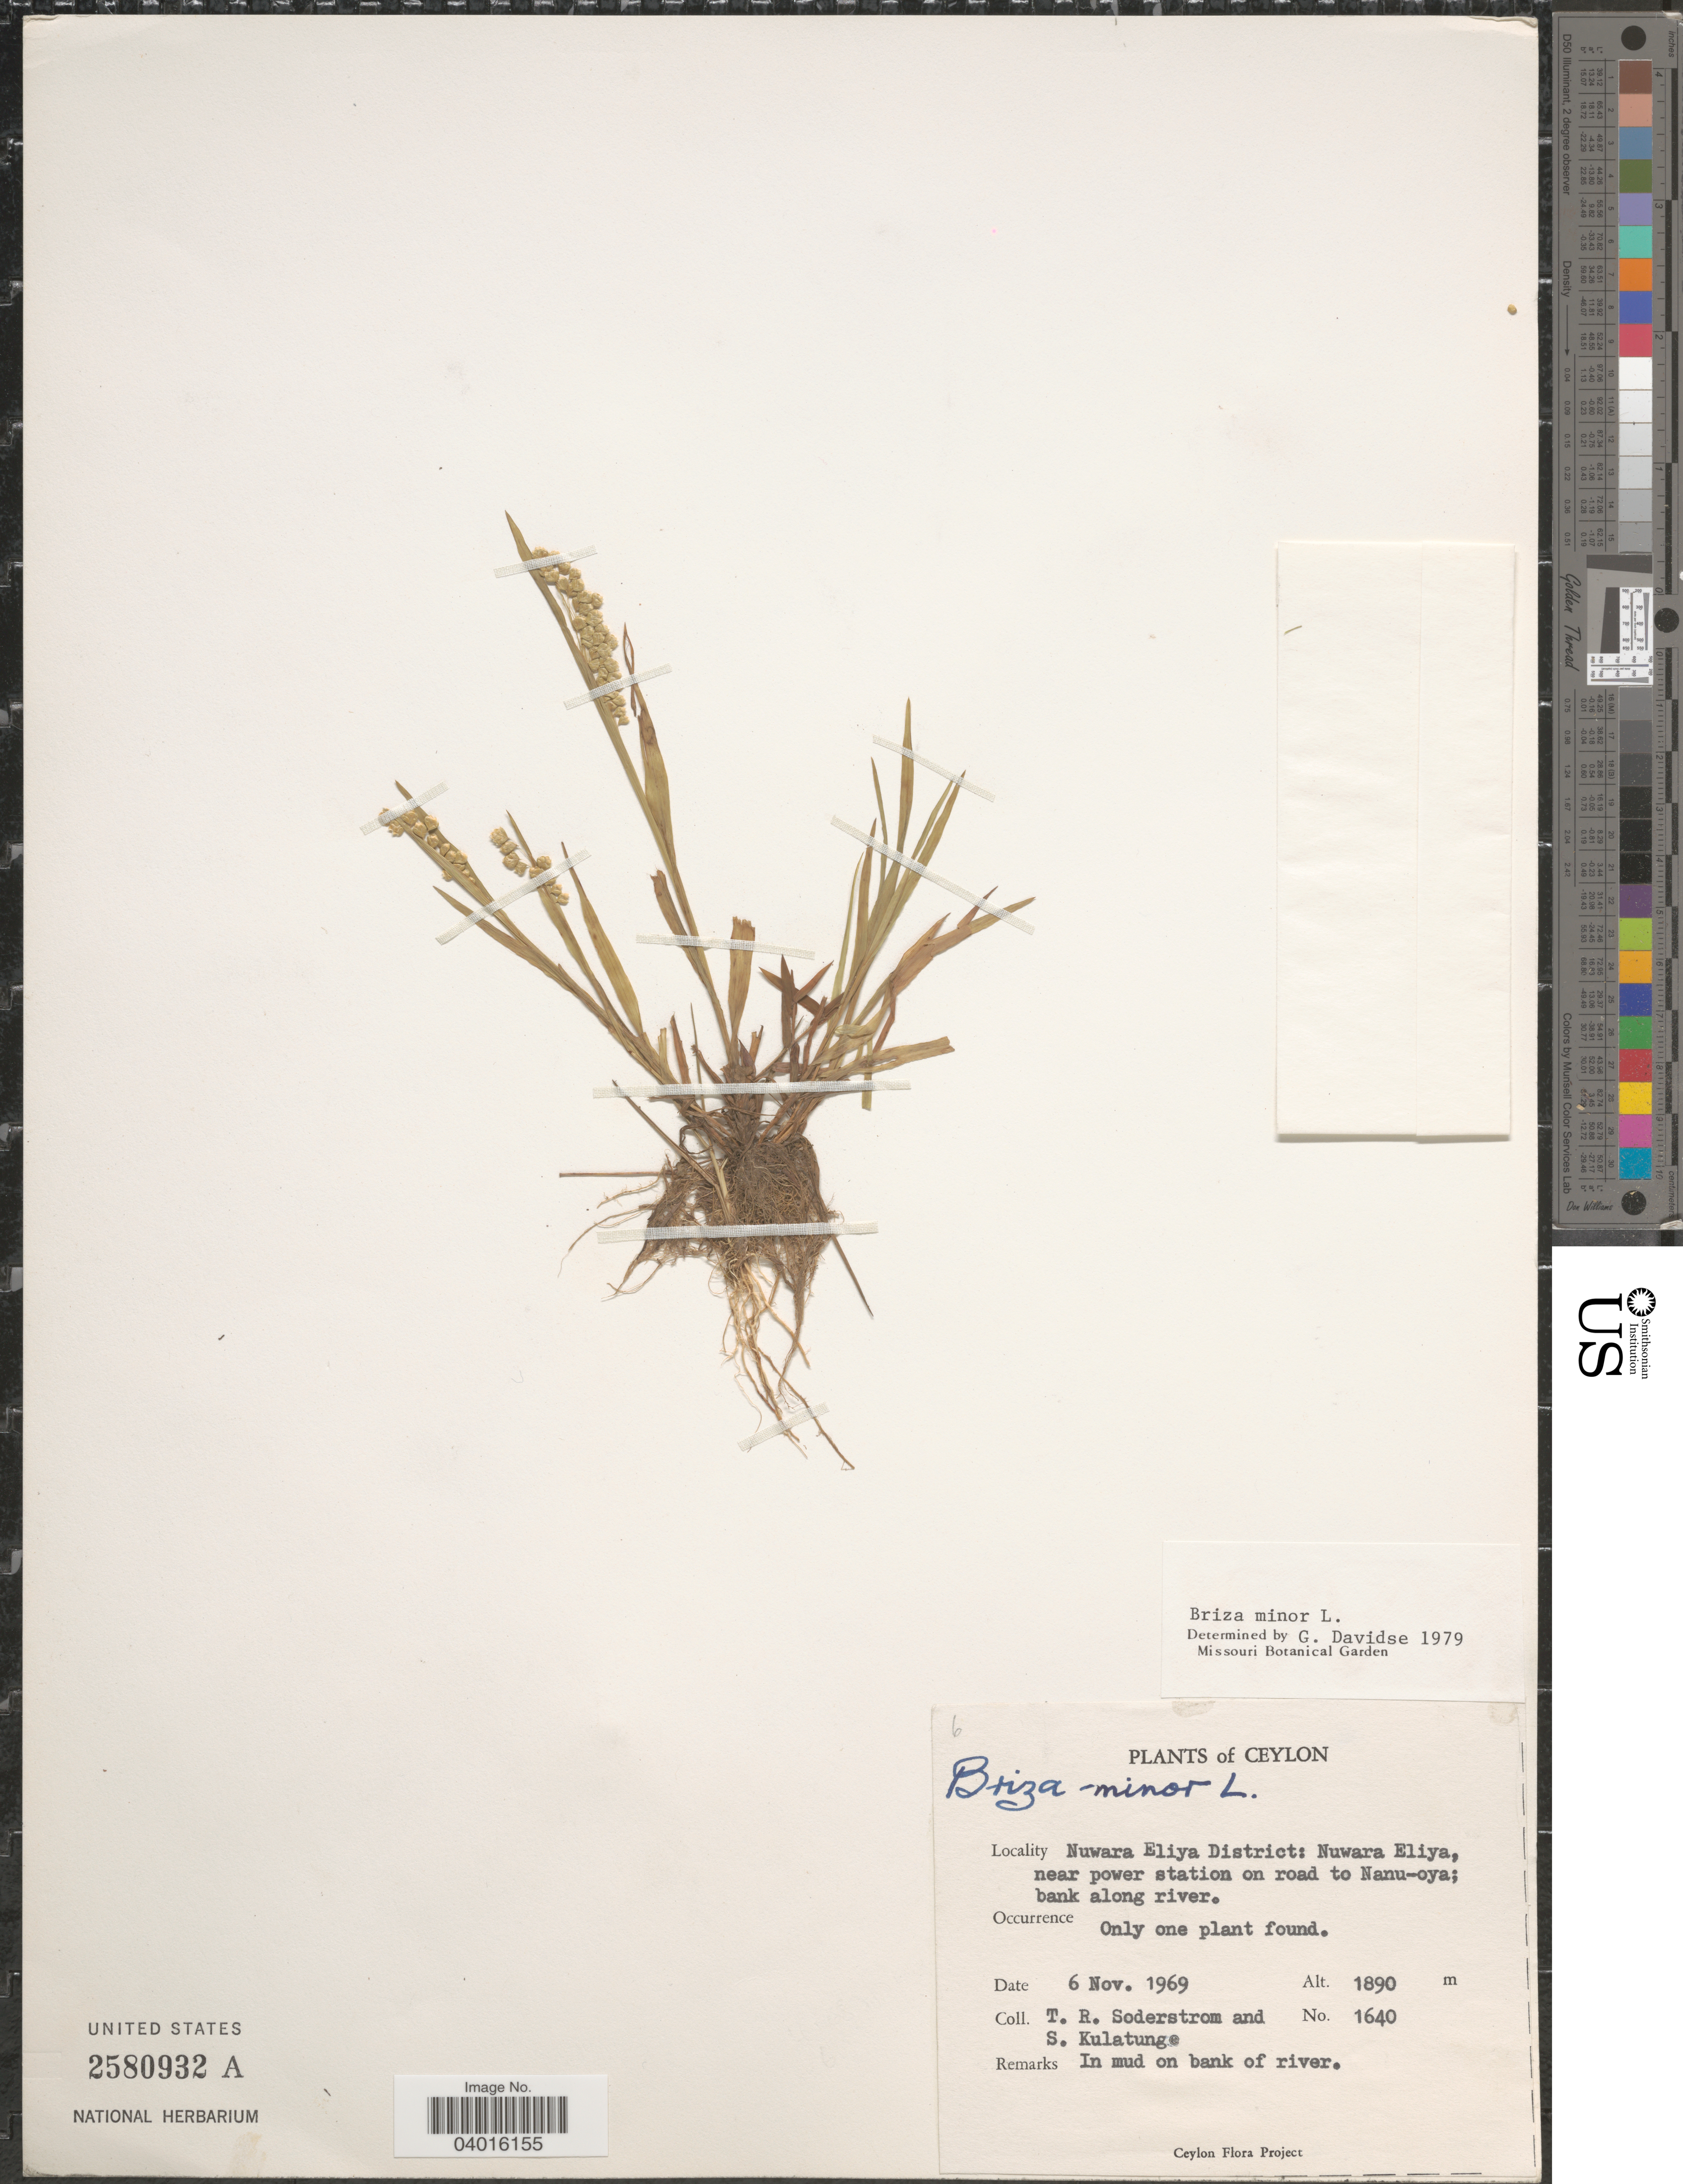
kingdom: Plantae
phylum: Tracheophyta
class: Liliopsida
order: Poales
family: Poaceae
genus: Briza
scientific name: Briza minor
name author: L.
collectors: T. R. Soderstrom & S. Kulatunge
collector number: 1640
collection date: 1969-11-06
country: Sri Lanka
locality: Ceylon. Nuwara Eliya District: Nuwara Eliya, near power station on road to Nanu-oya.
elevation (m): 1890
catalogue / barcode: US 2580932A